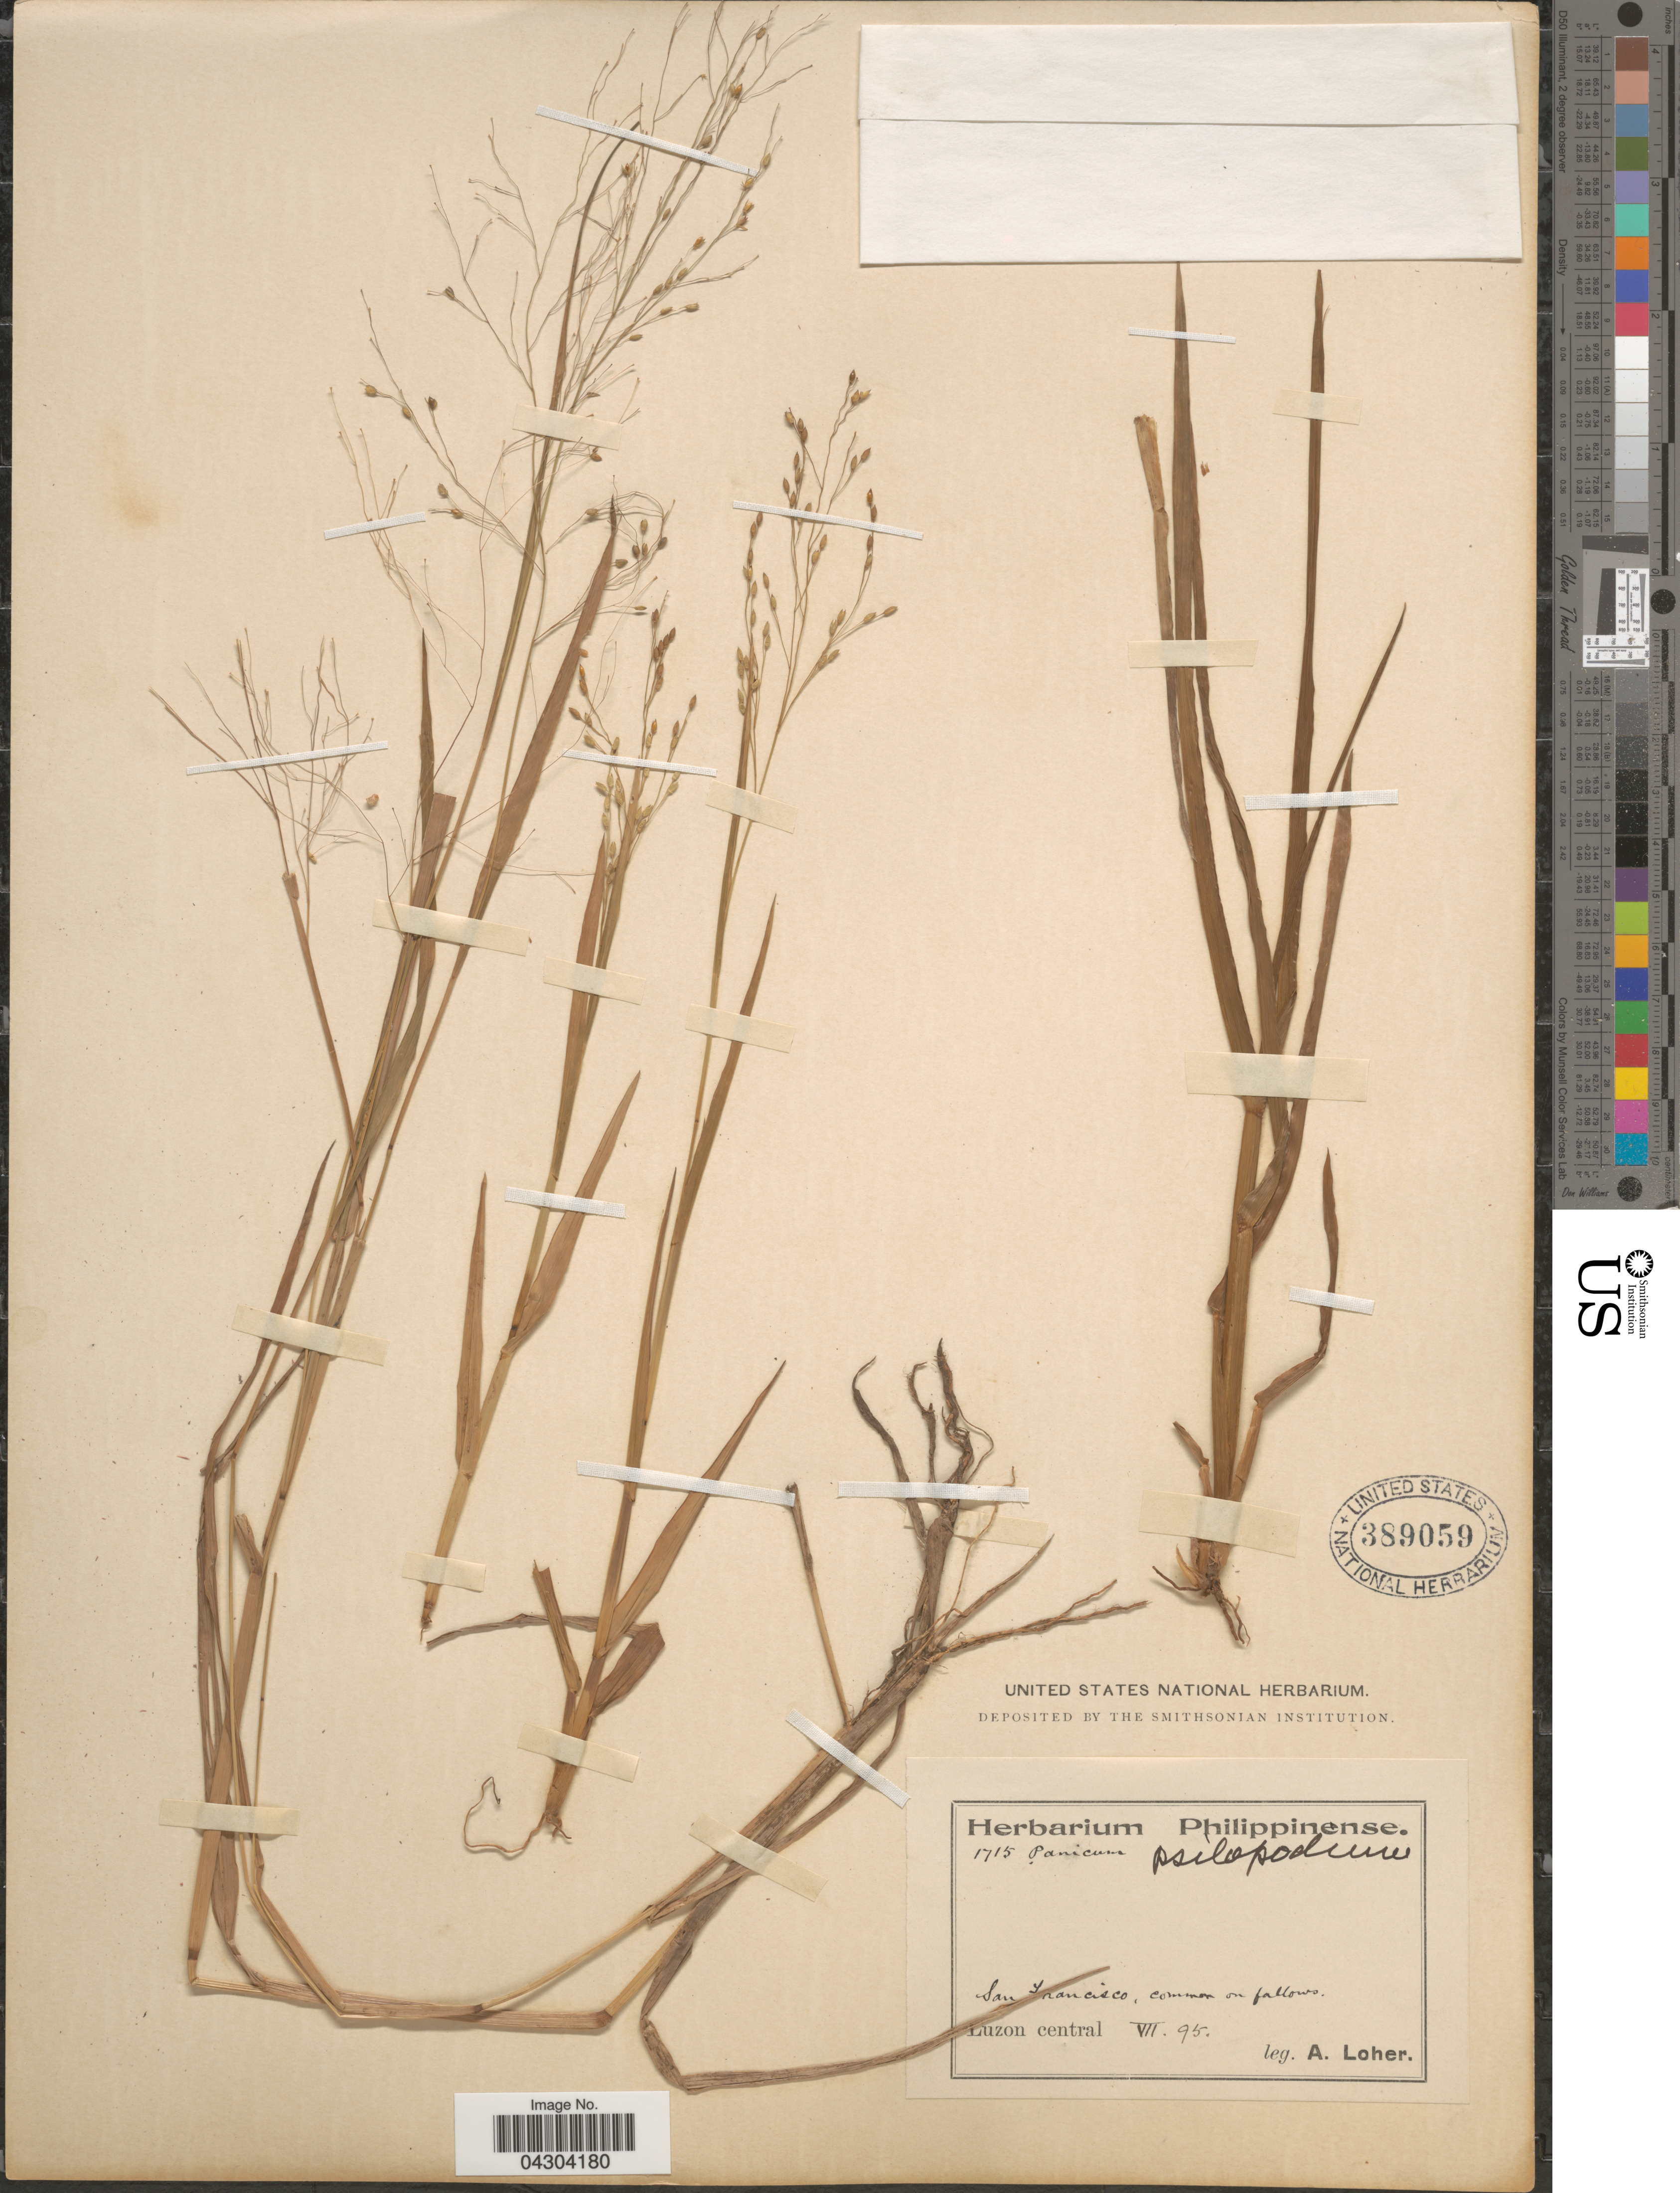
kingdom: Plantae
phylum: Tracheophyta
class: Liliopsida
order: Poales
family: Poaceae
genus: Panicum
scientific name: Panicum sumatrense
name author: P. Roth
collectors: A. Loher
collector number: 1715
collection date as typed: Transcribed d/m/y: /7/95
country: Philippines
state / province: Central Luzon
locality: San [illegible text]rancisco. Luzon central.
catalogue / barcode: US 389059